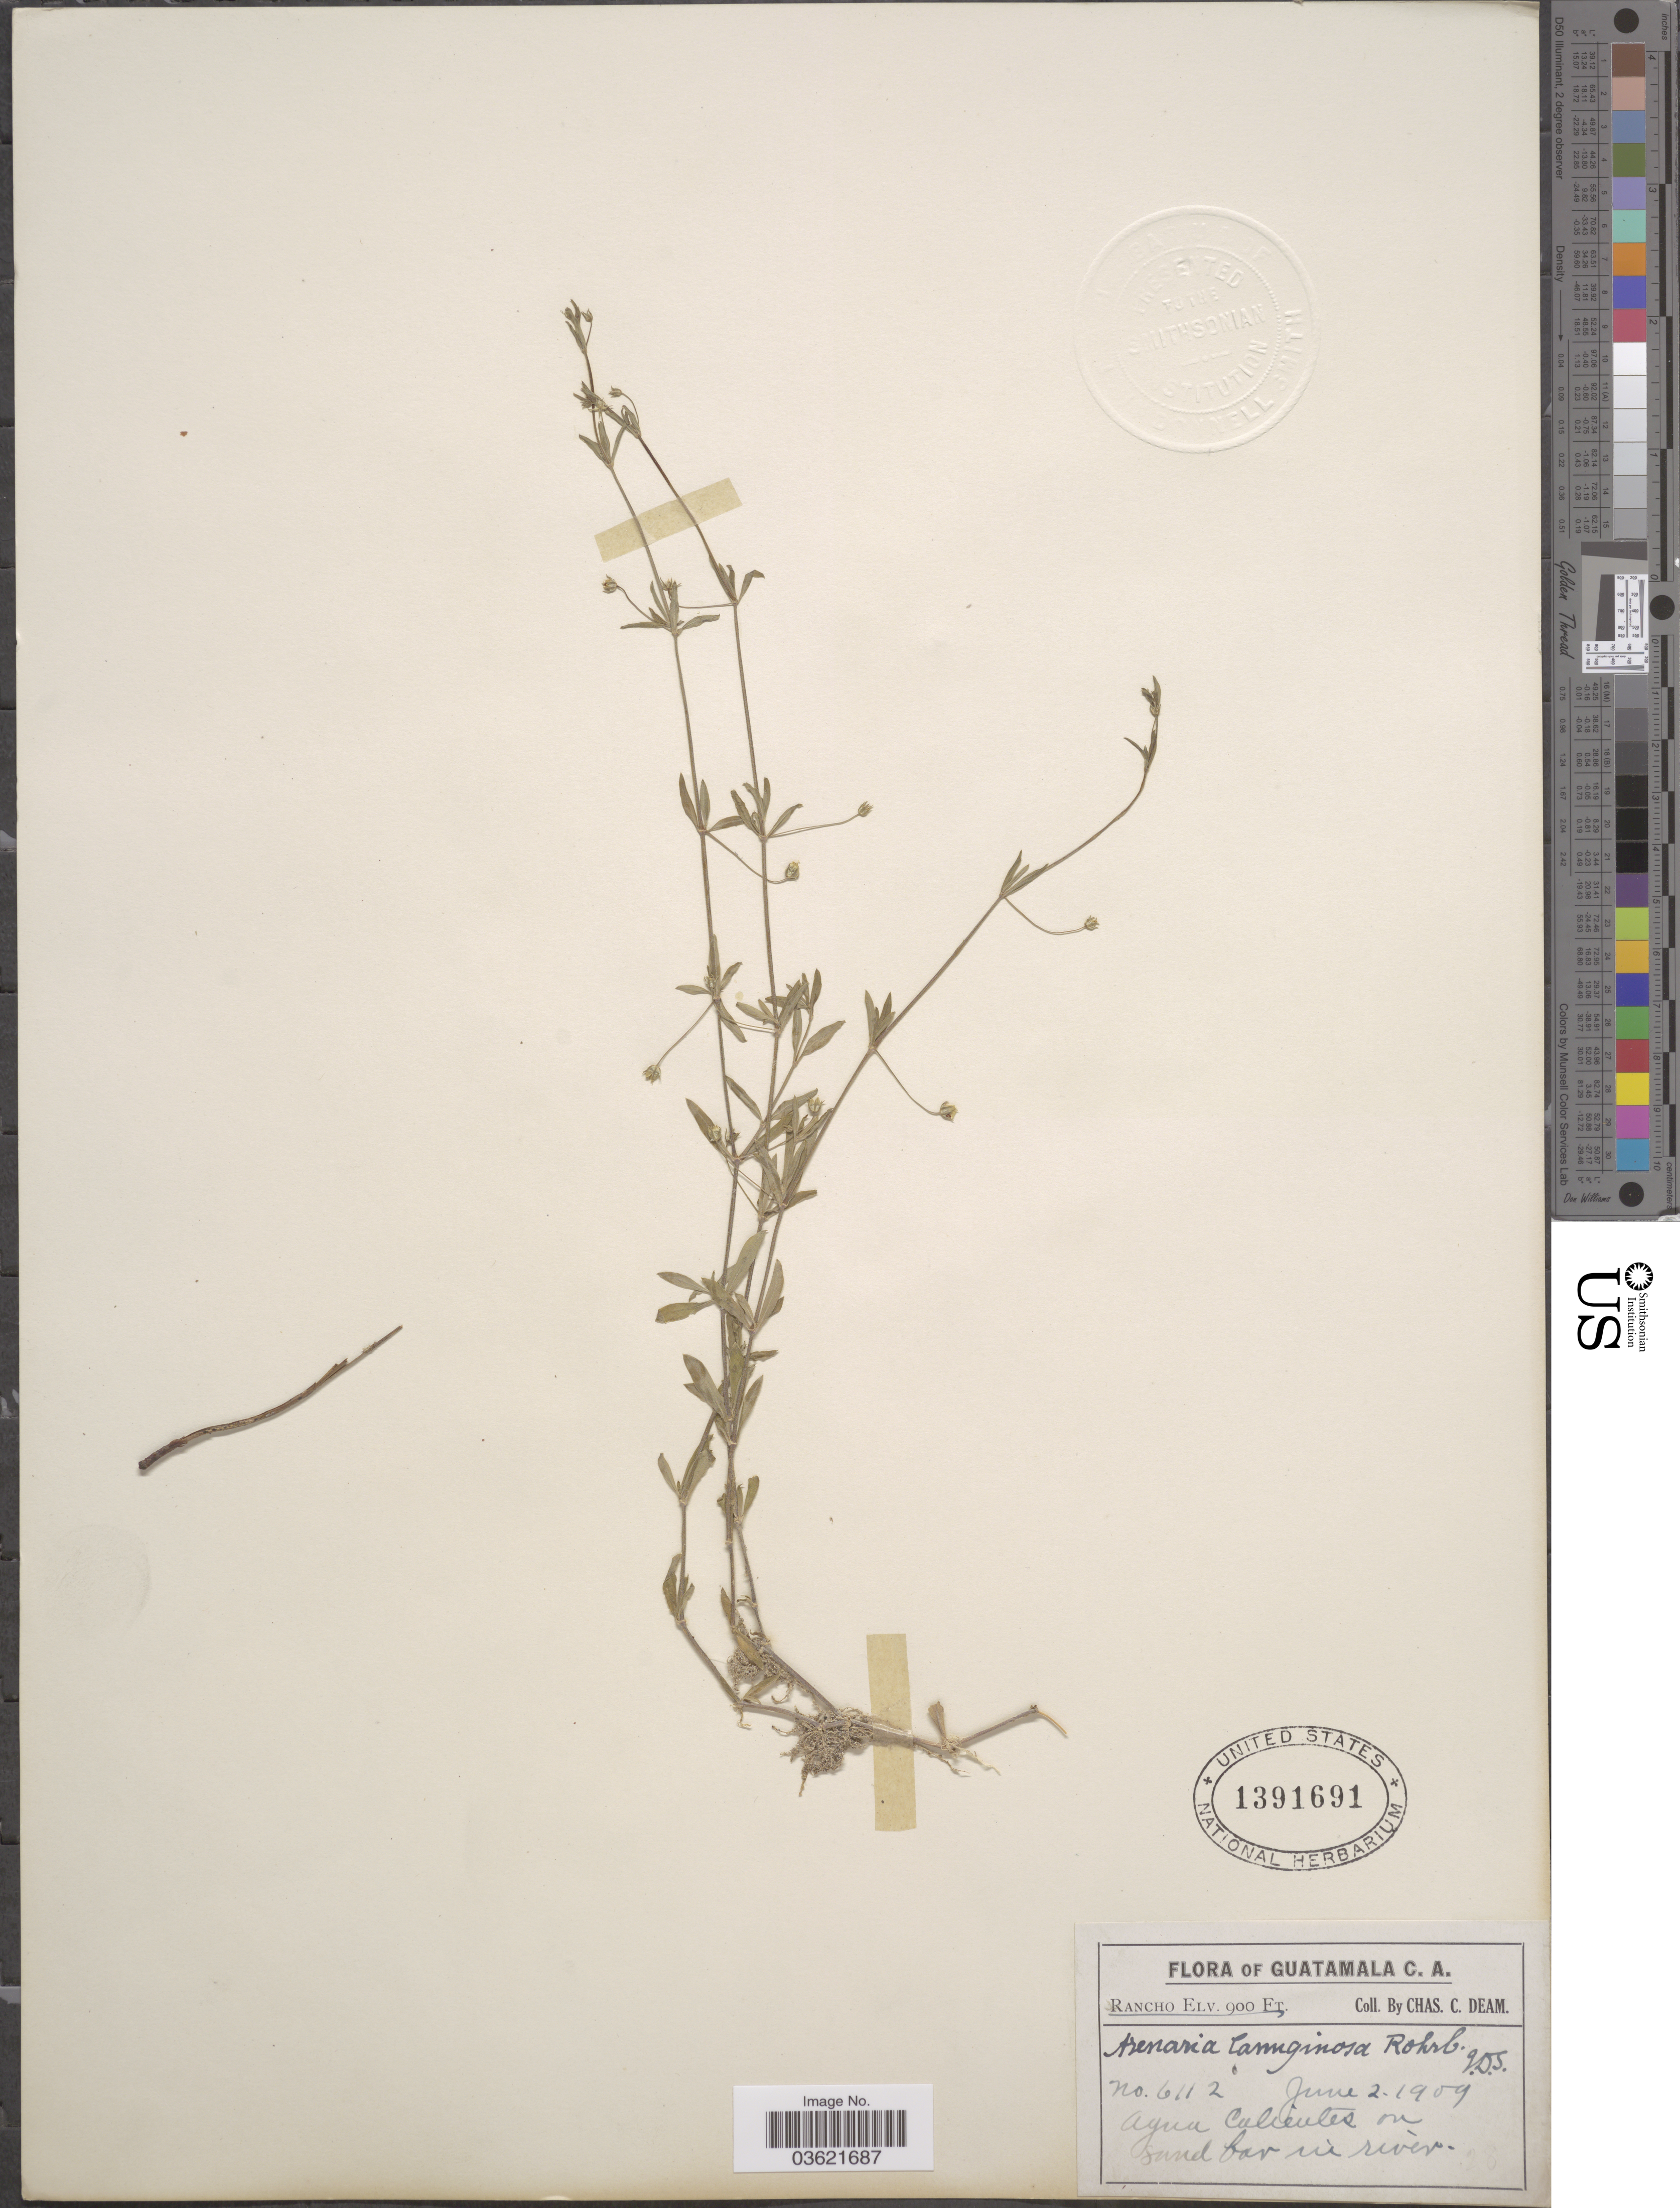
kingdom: Plantae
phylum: Tracheophyta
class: Magnoliopsida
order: Caryophyllales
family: Caryophyllaceae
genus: Arenaria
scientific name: Arenaria lanuginosa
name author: (Michx.) Rohrb.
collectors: C. C. Deam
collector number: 6112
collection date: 1909-06-02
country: Guatemala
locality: Agua Calientes on sand bar nr. river.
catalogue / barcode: US 1391691